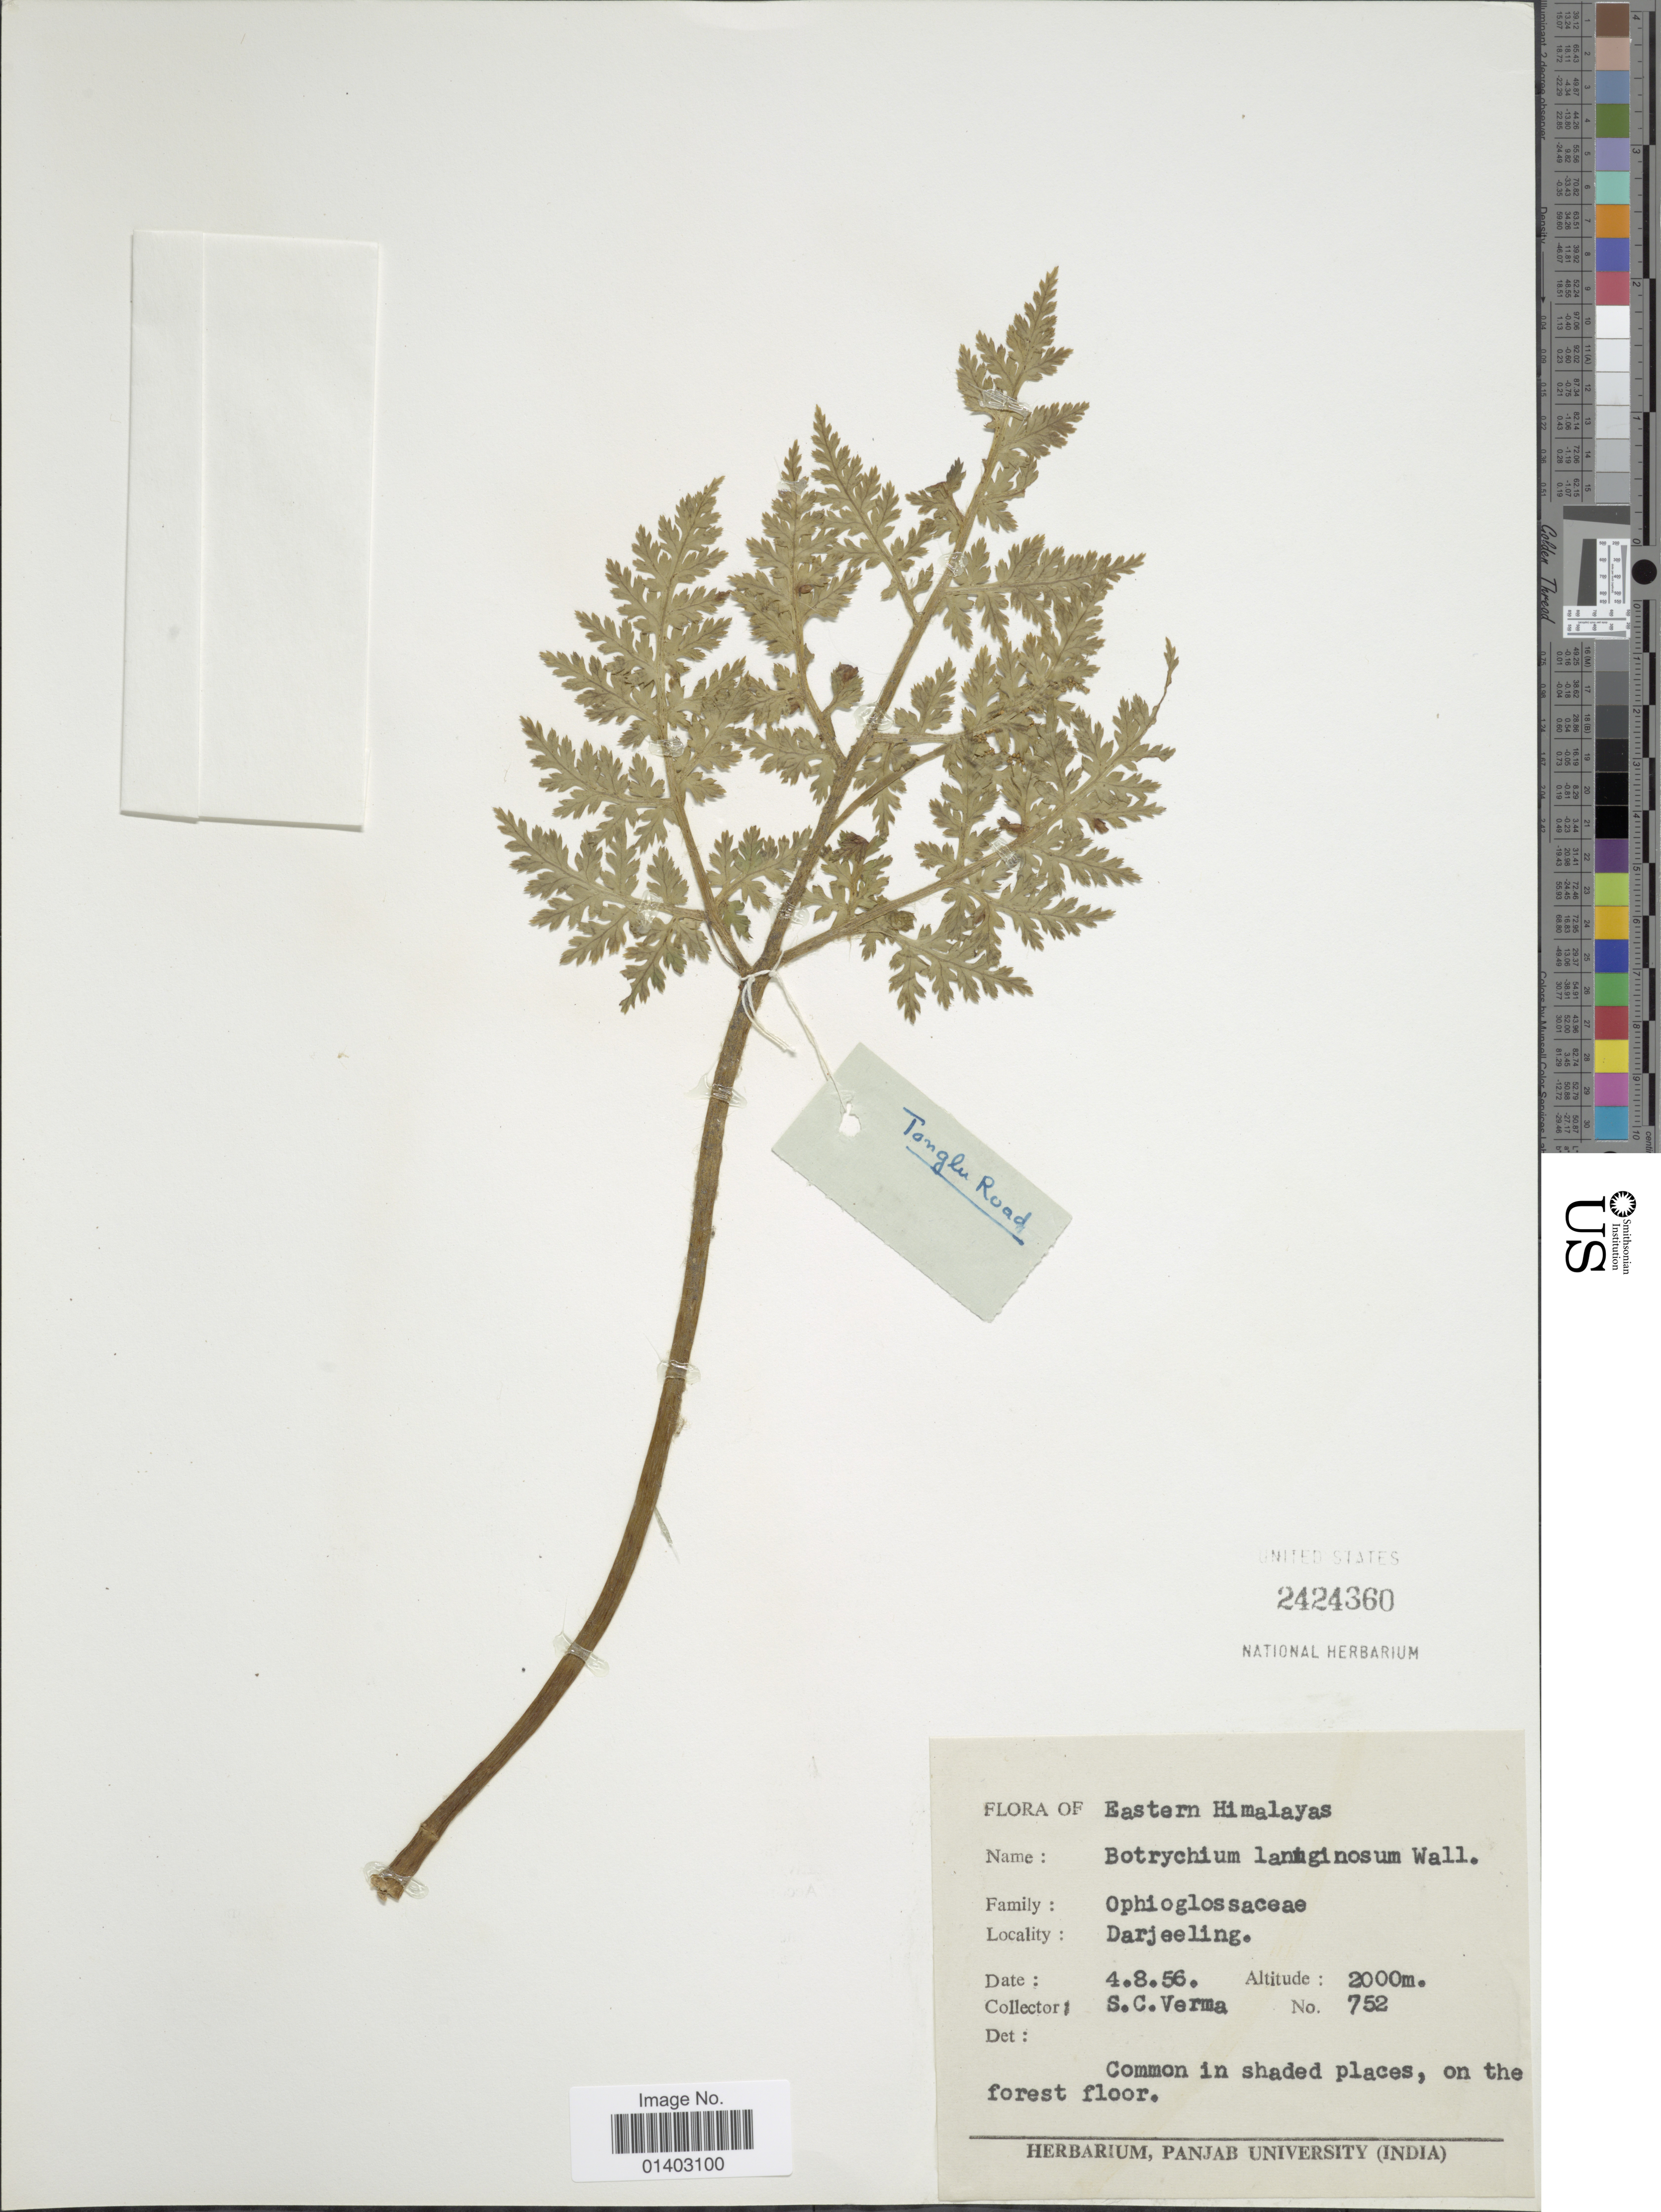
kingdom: Plantae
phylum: Tracheophyta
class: Polypodiopsida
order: Ophioglossales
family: Ophioglossaceae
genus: Botrychium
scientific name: Botrychium lanuginosum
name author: Wall. ex Hook. & Grev.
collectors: S. Verma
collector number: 752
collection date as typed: Transcribed d/m/y: 4/8/56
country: India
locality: Eastern Himalayas, Darjeeling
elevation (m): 2000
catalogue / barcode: US 2424360